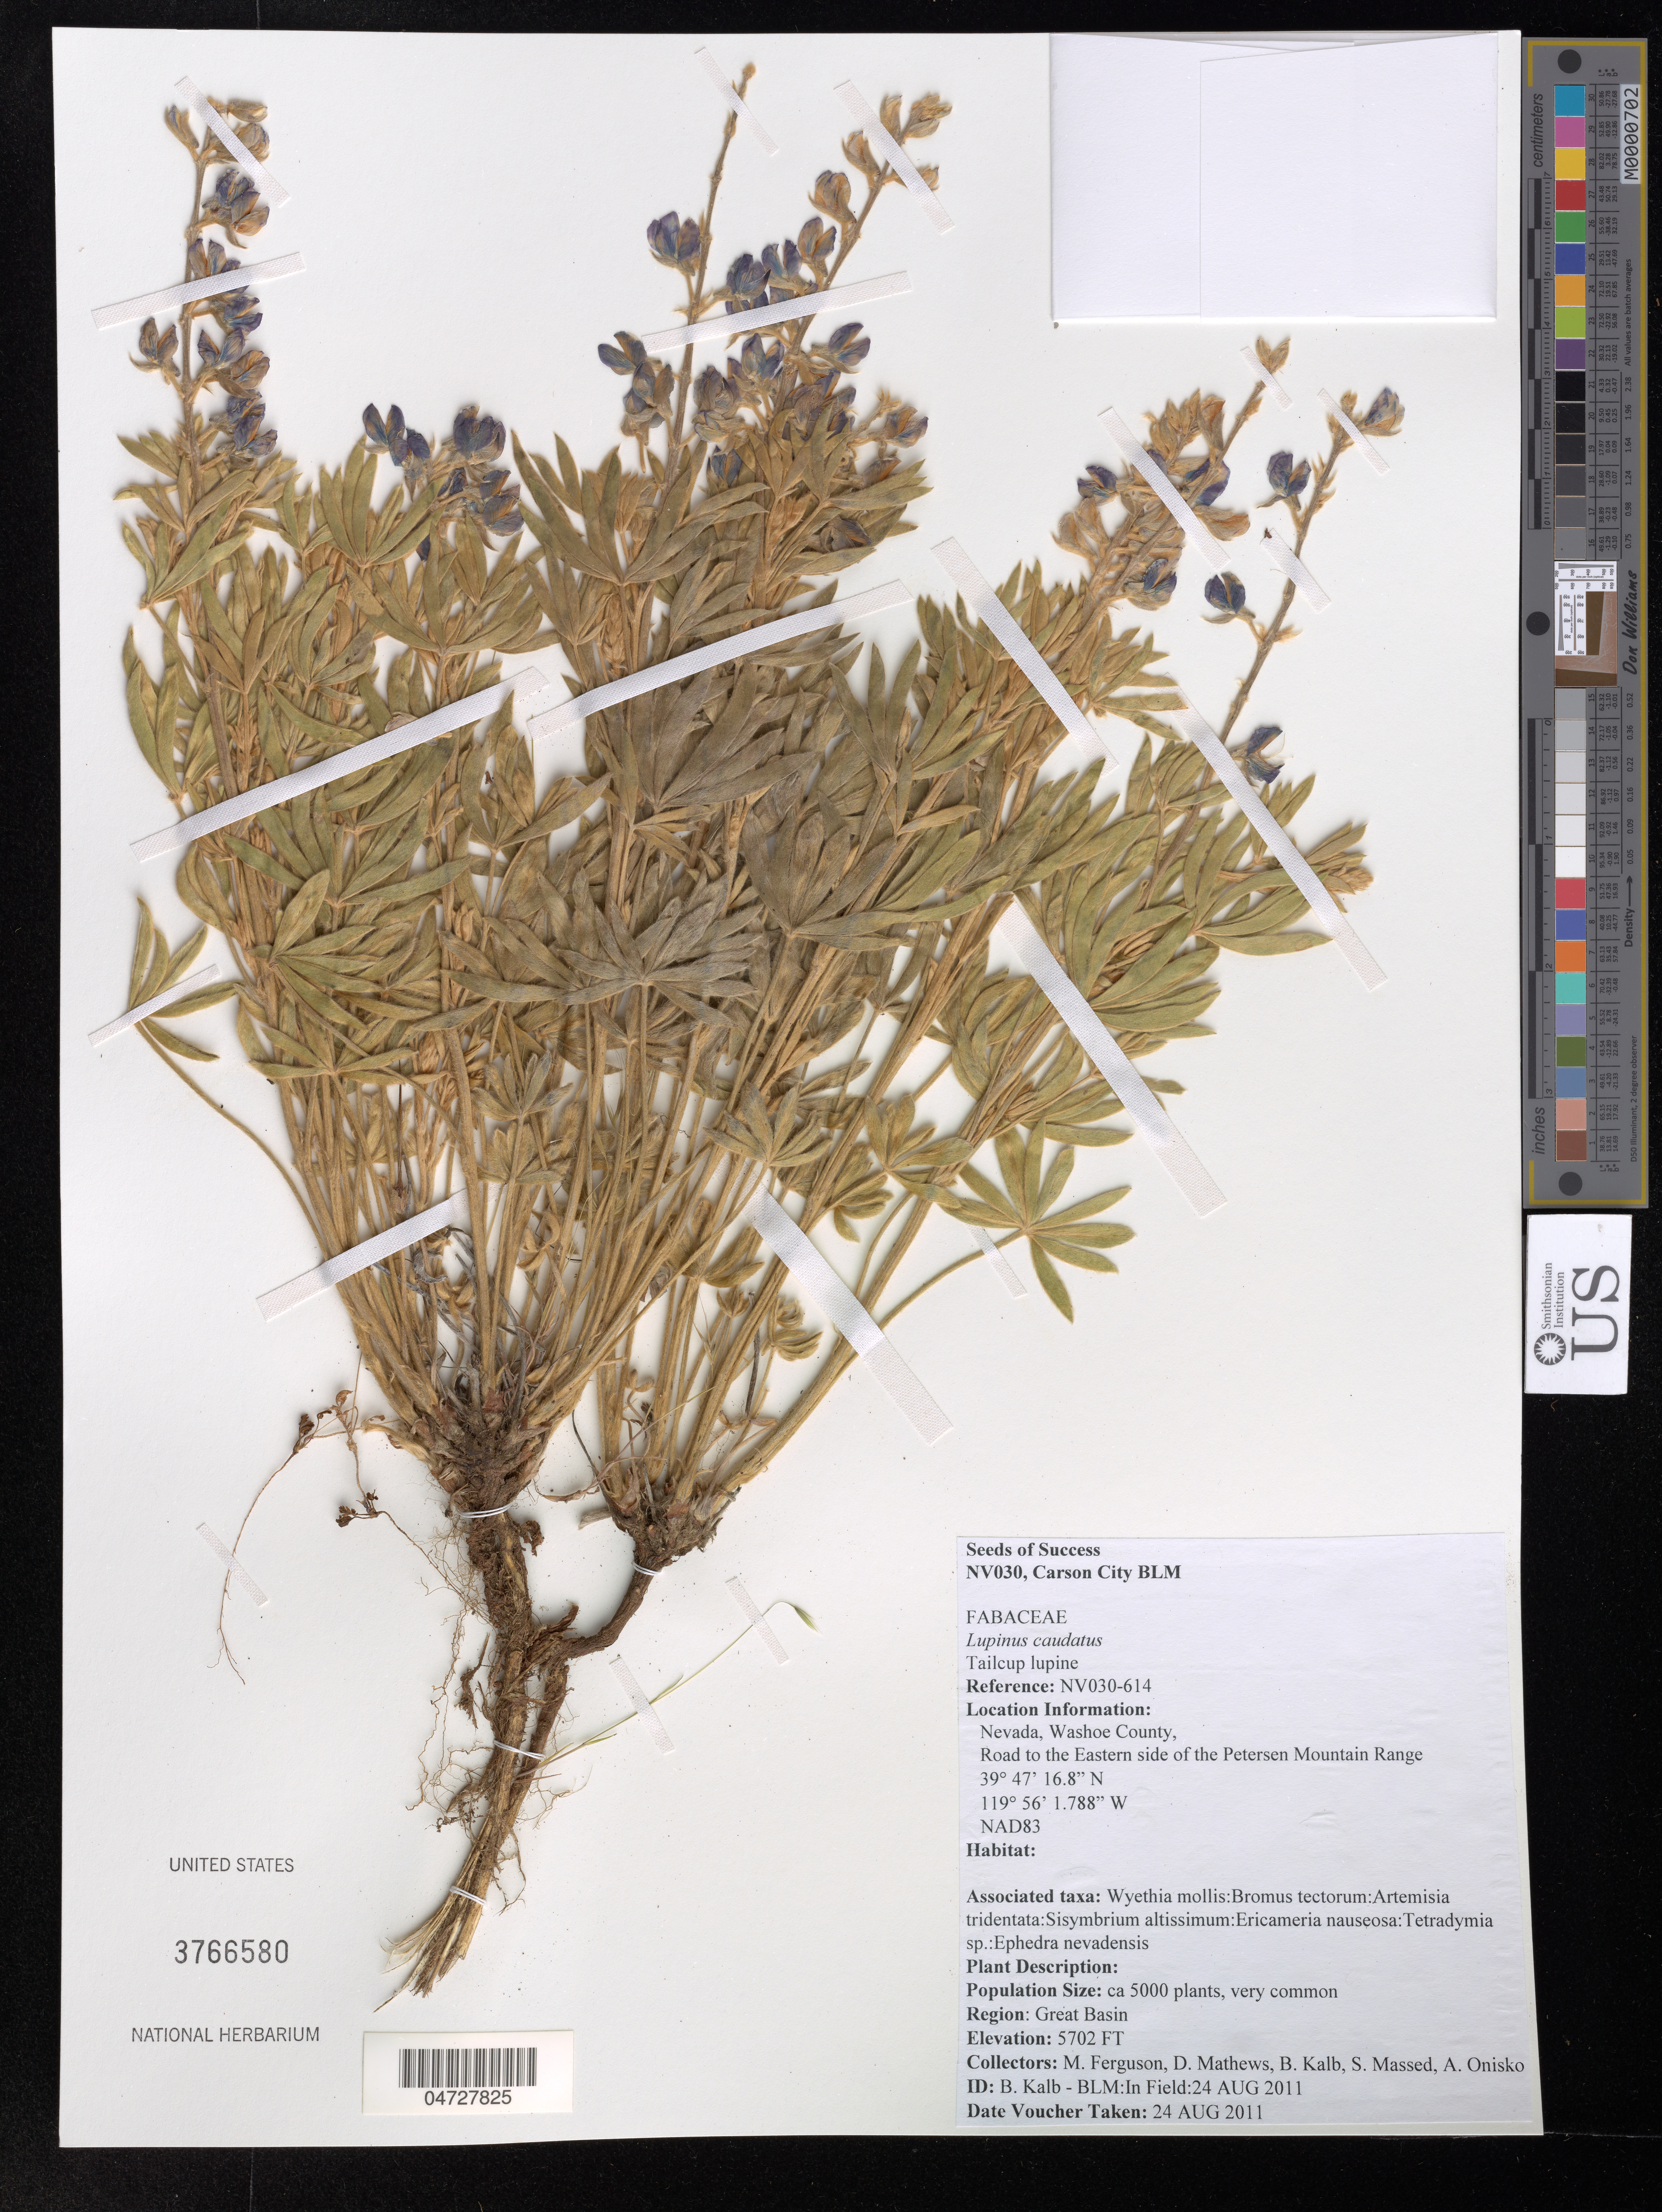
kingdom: Plantae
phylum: Tracheophyta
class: Magnoliopsida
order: Fabales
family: Fabaceae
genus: Lupinus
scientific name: Lupinus caudatus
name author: Kellogg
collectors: M. Ferguson, D. Mathews, B. Kalb & S. Massed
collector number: NV030-614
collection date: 2011-08-24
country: United States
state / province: Nevada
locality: Washoe County, Road to the Eastern side of the Petersen Mountain Range.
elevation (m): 1738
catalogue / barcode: US 3766580